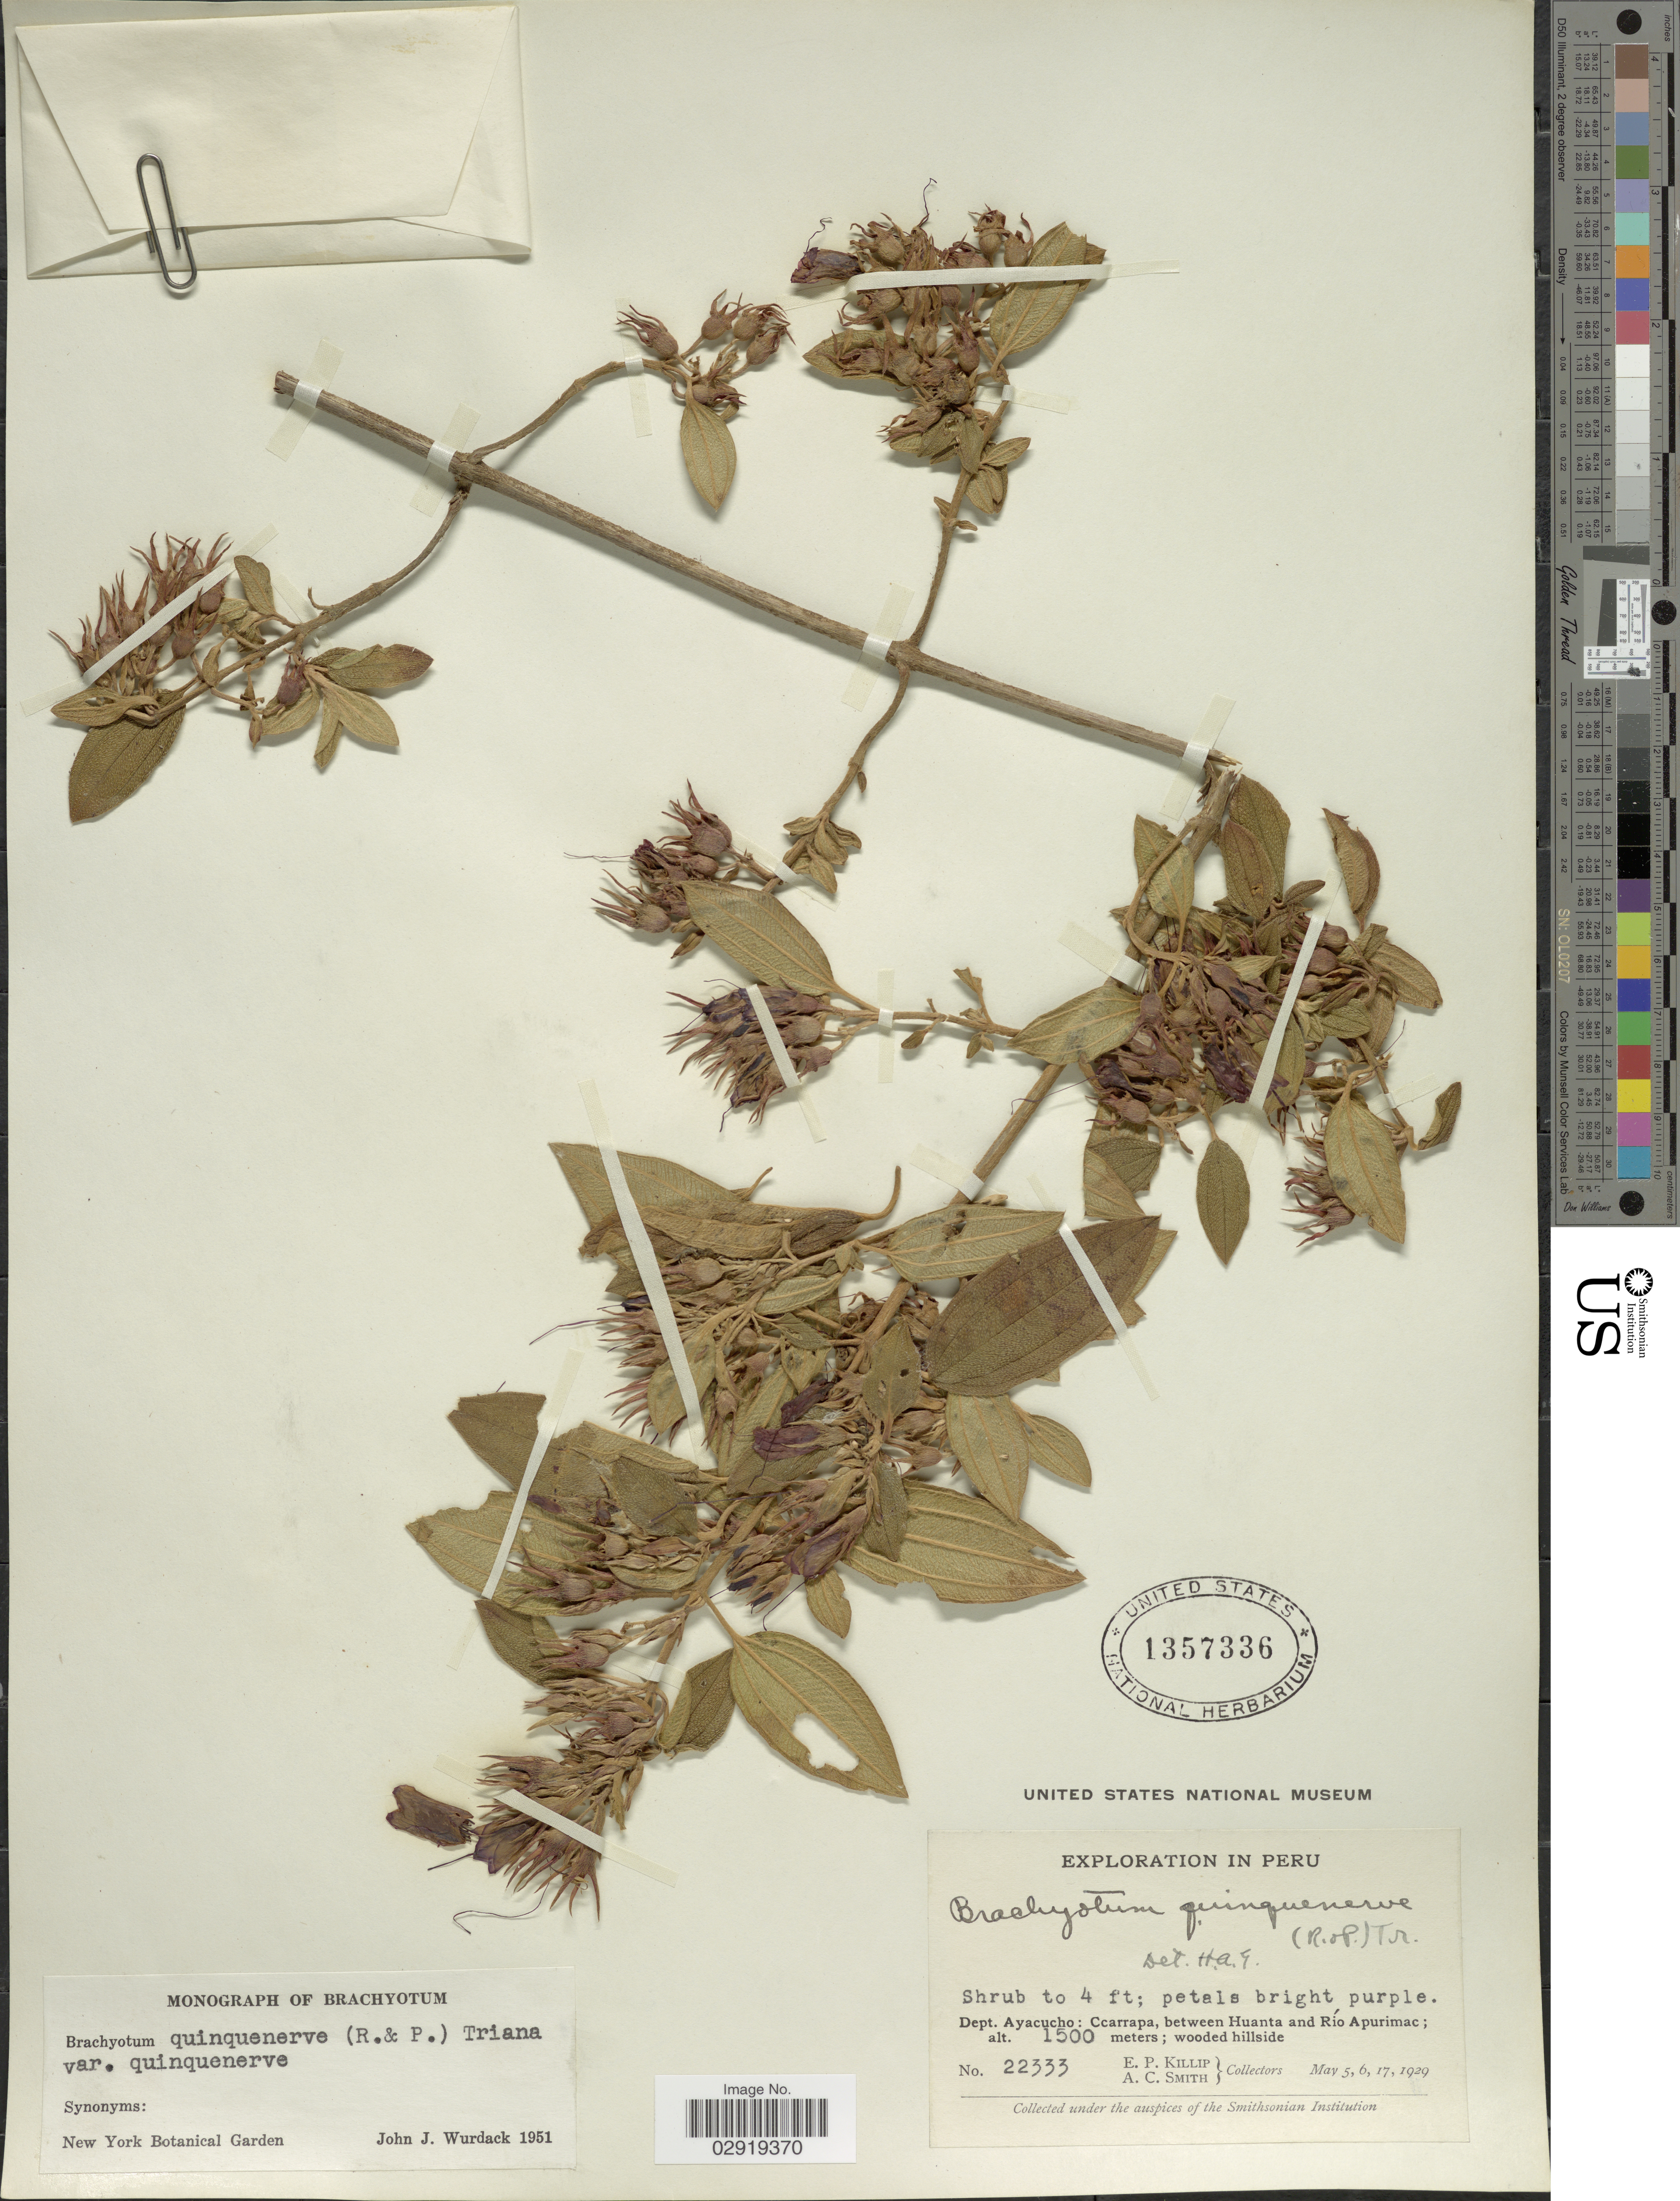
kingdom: Plantae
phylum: Tracheophyta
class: Magnoliopsida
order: Myrtales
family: Melastomataceae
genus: Brachyotum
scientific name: Brachyotum quinquenerve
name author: (Ruiz & Pav.) Triana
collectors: E. P. Killip & A. C. Smith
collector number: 22333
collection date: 1929-05-05/1929-05-17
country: Peru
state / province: Ayacucho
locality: Dept. Ayacucho: Ccarrapa, between Huanta and Río Apurimac.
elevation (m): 1500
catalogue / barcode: US 1357336